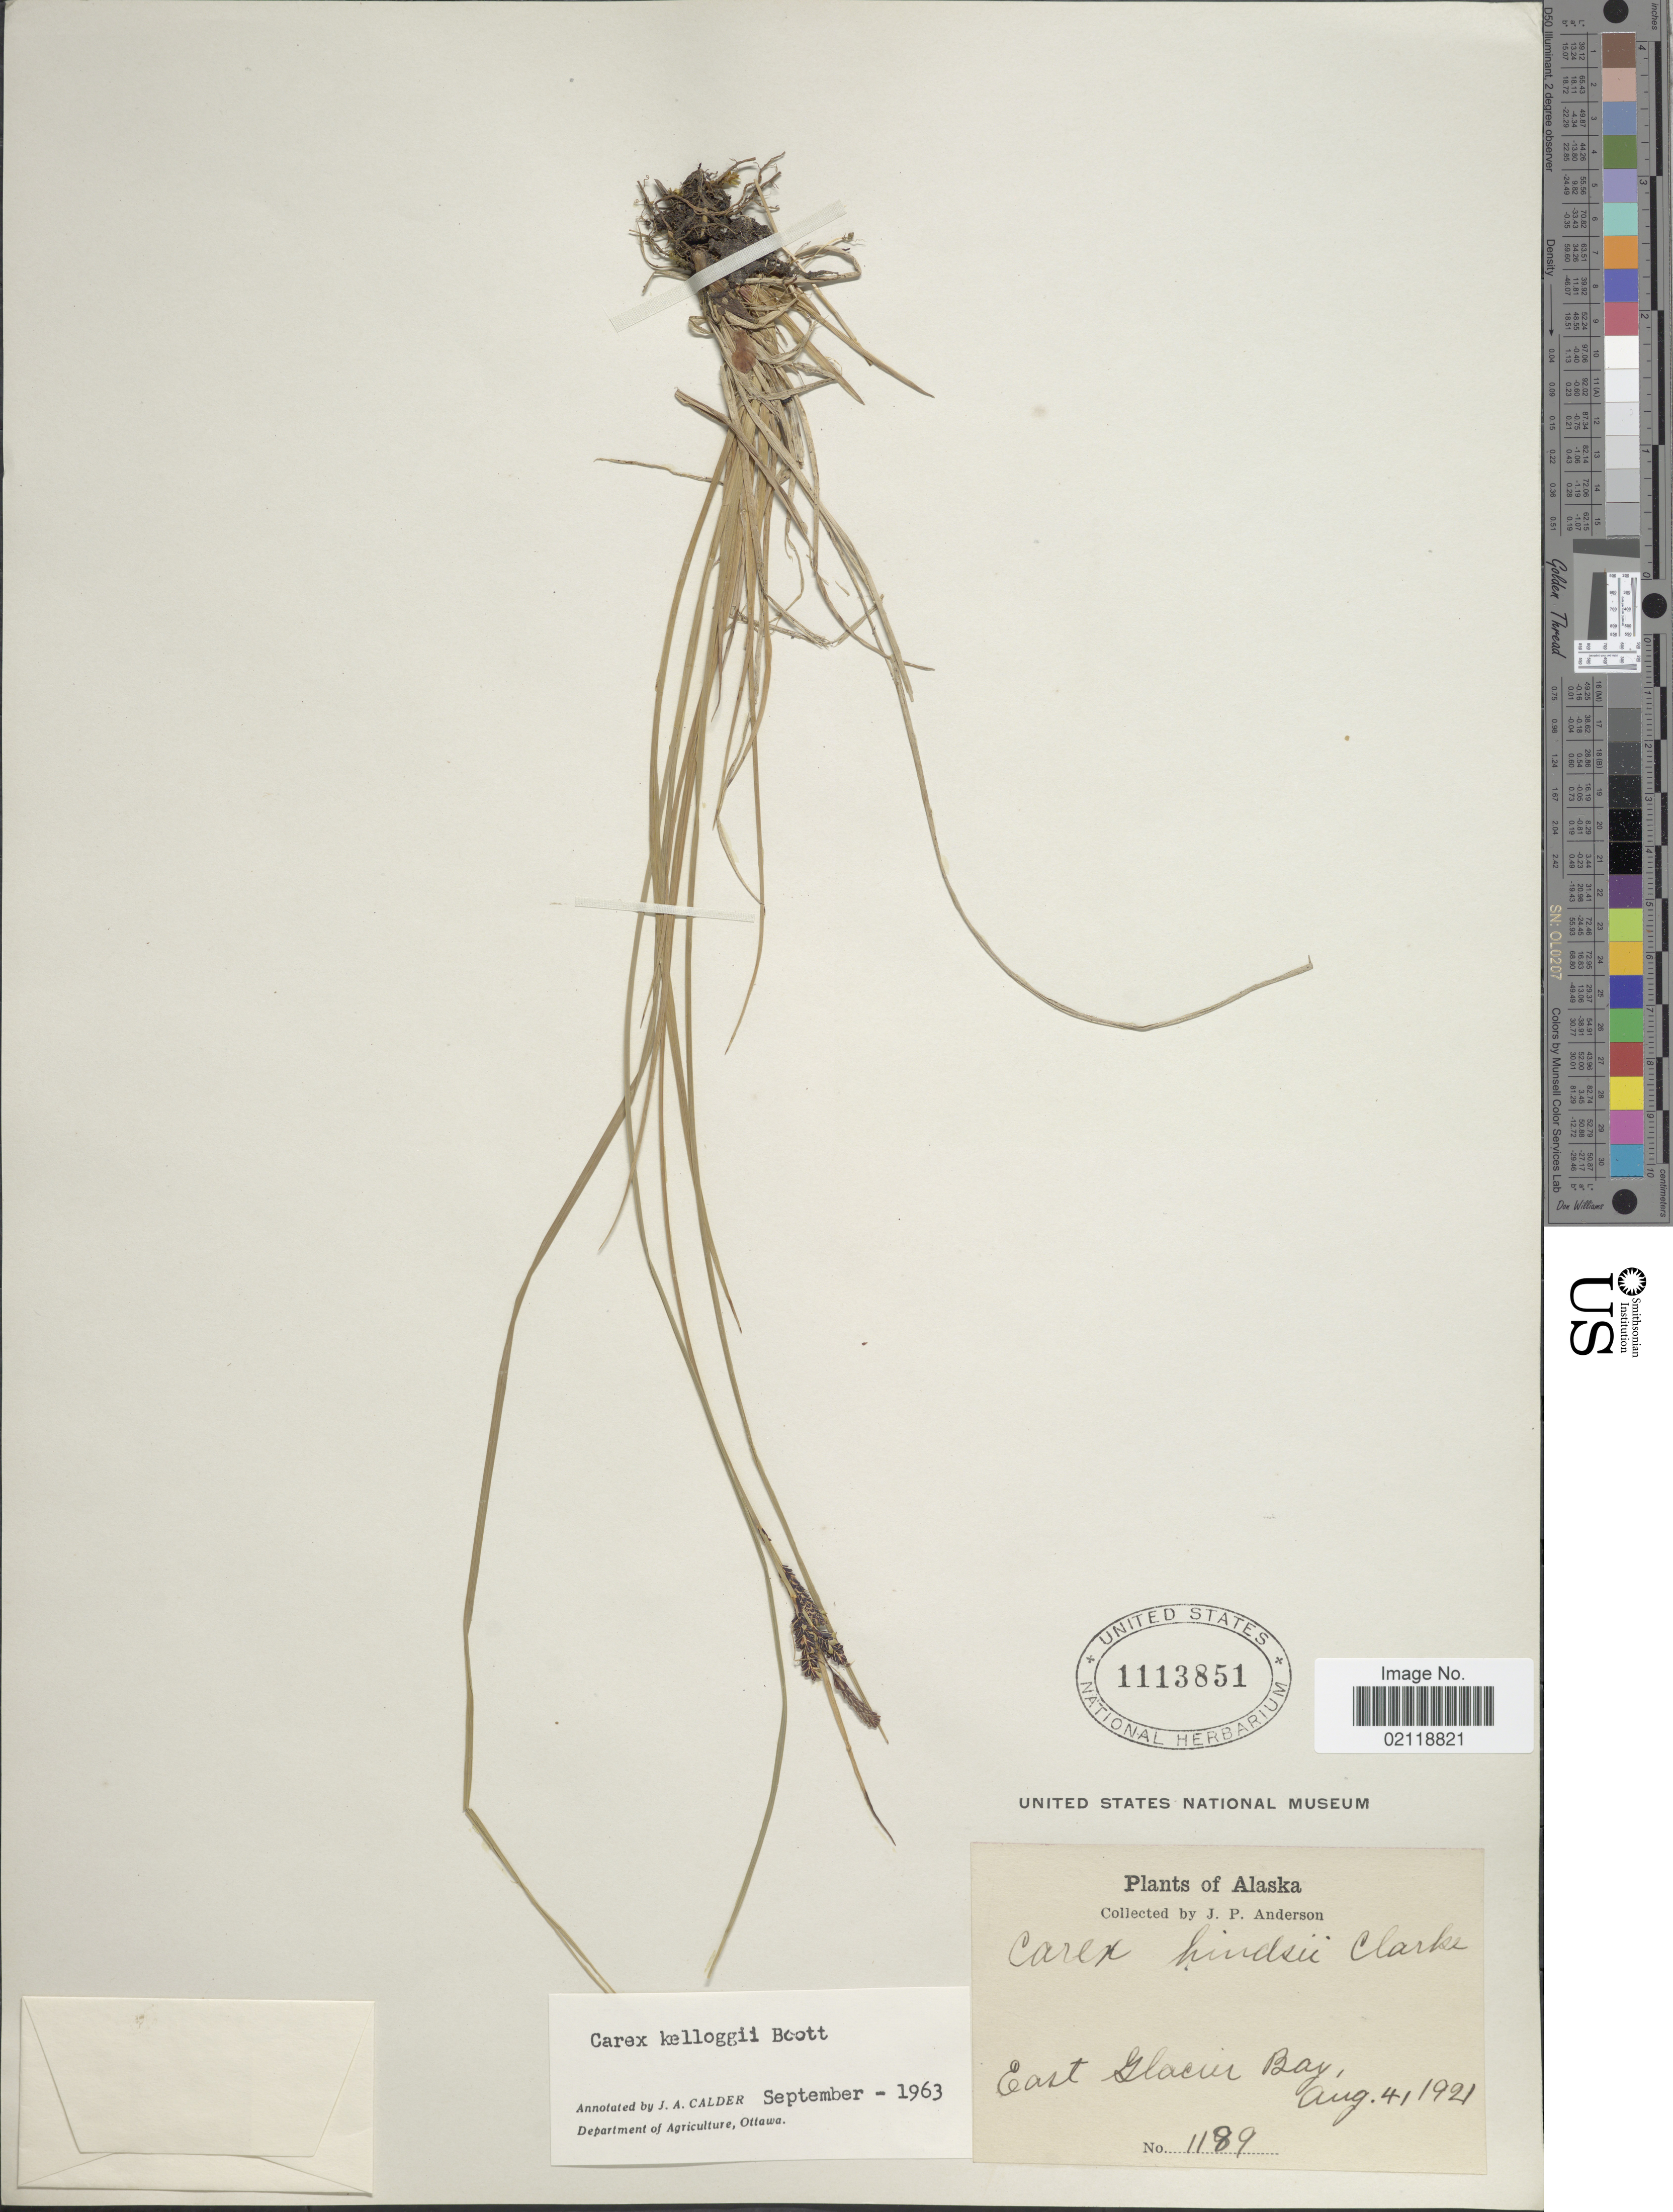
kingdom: Plantae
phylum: Tracheophyta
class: Liliopsida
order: Poales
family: Cyperaceae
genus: Carex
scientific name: Carex kelloggii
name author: W. Boott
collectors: J. P. Anderson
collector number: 1189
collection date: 1921-08-04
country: United States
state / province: Alaska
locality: East Glacier Bay.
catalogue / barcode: US 1113851